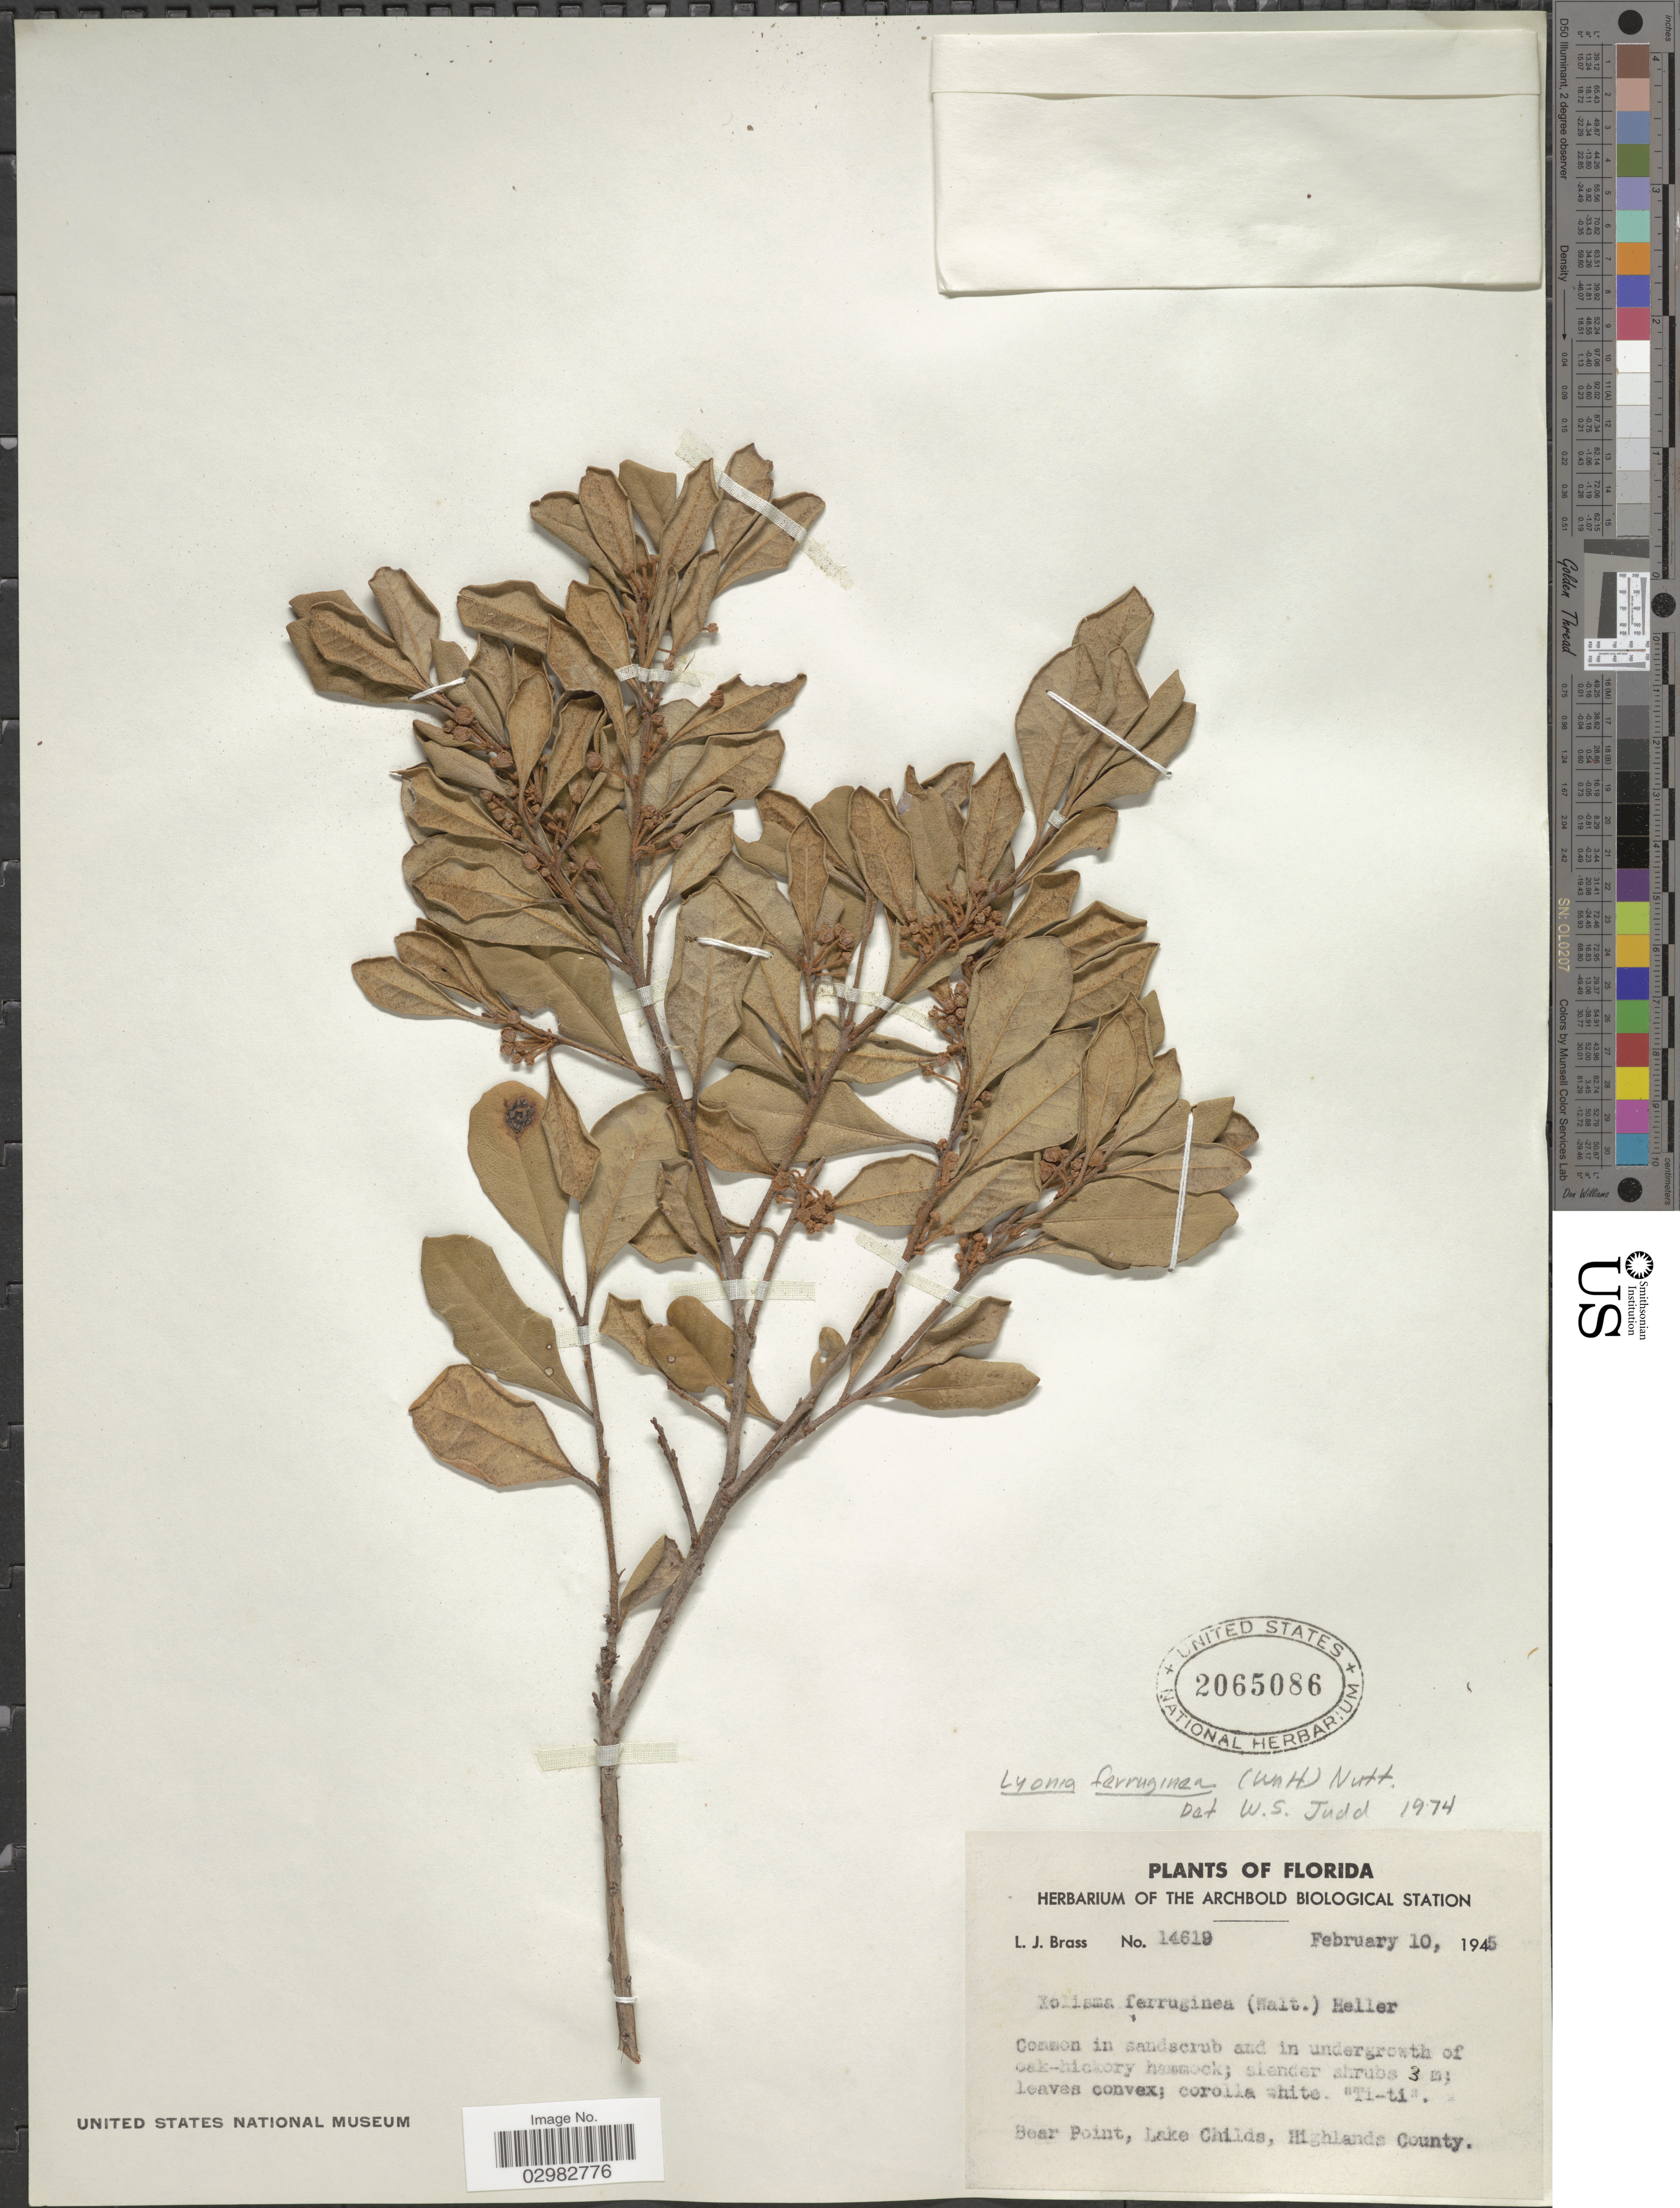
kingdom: Plantae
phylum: Tracheophyta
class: Magnoliopsida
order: Ericales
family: Ericaceae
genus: Lyonia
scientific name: Lyonia fruticosa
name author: (Michx.) G.S. Torr.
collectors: L. J. Brass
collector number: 14619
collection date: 1945-02-10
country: United States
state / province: Florida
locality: Bear Point, Lake Childs, Highlands County.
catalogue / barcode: US 2065086